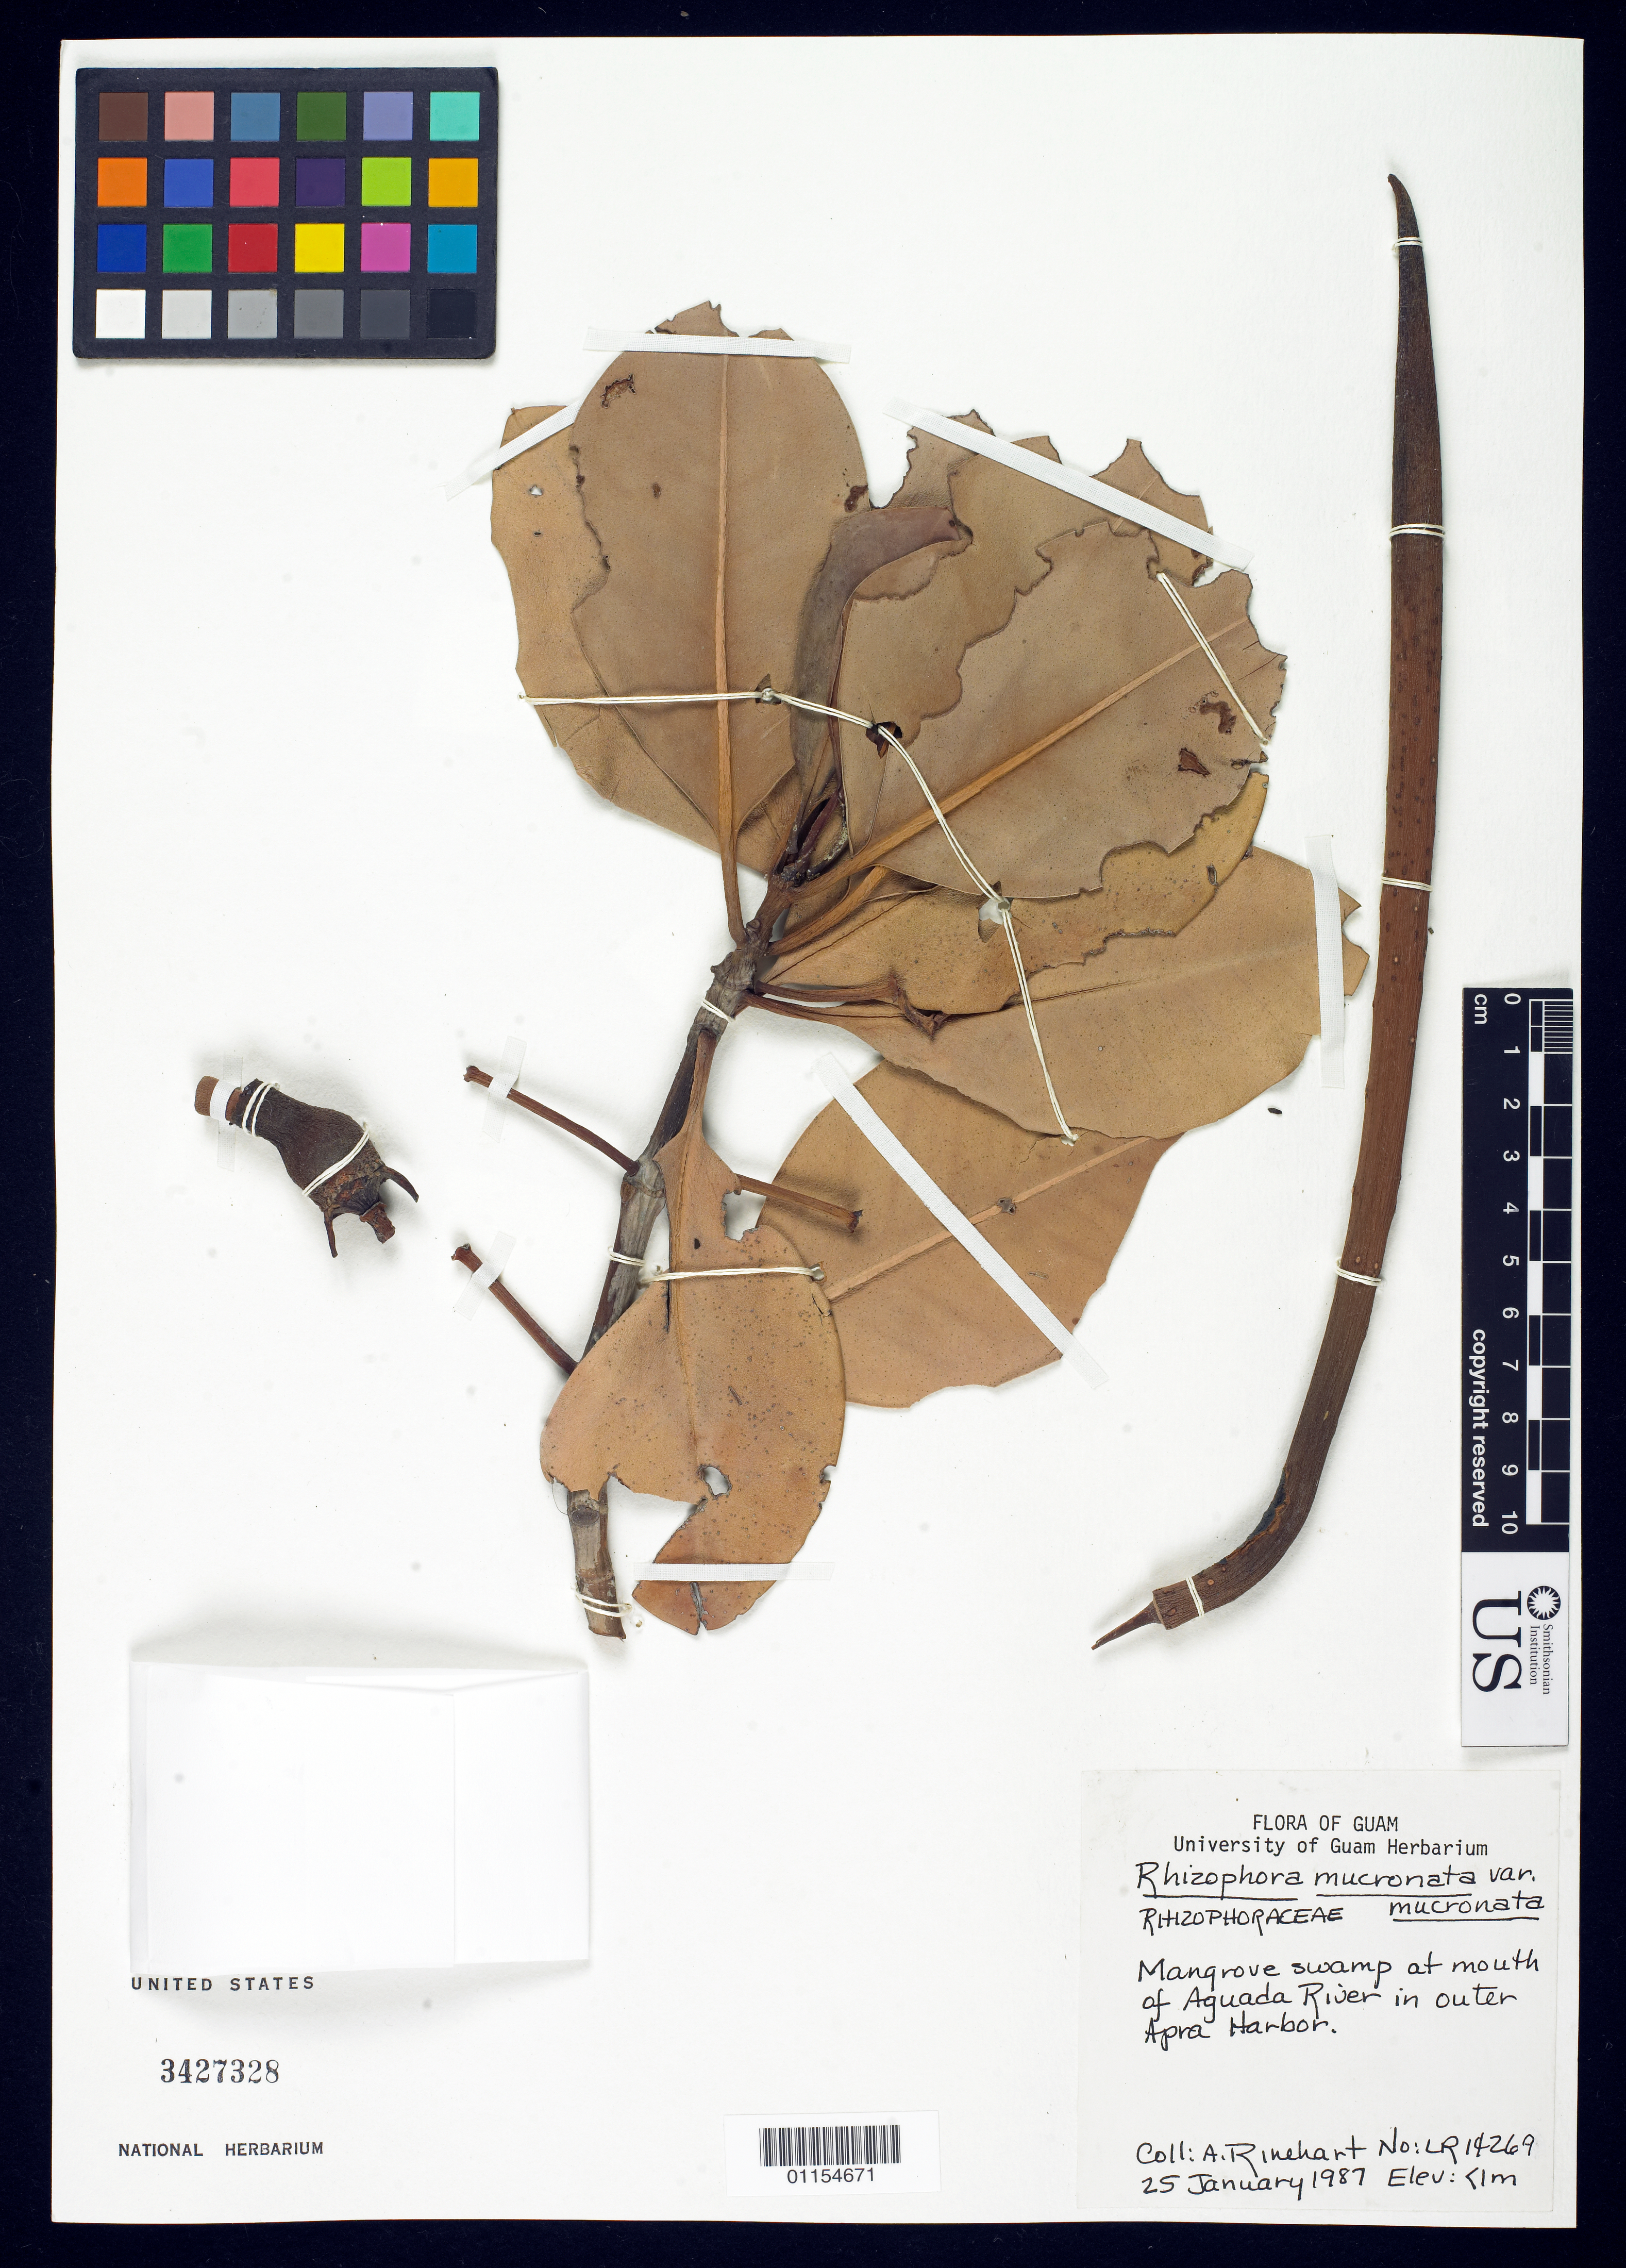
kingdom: Plantae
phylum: Tracheophyta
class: Magnoliopsida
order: Malpighiales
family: Rhizophoraceae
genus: Rhizophora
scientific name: Rhizophora mucronata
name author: Lam.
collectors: A. Rinehart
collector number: LR14269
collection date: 1987-01-25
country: Guam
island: Guam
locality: Mouth of Aguada River in outer Apra Harbor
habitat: Mangrove swamp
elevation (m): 1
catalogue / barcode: US 3427328